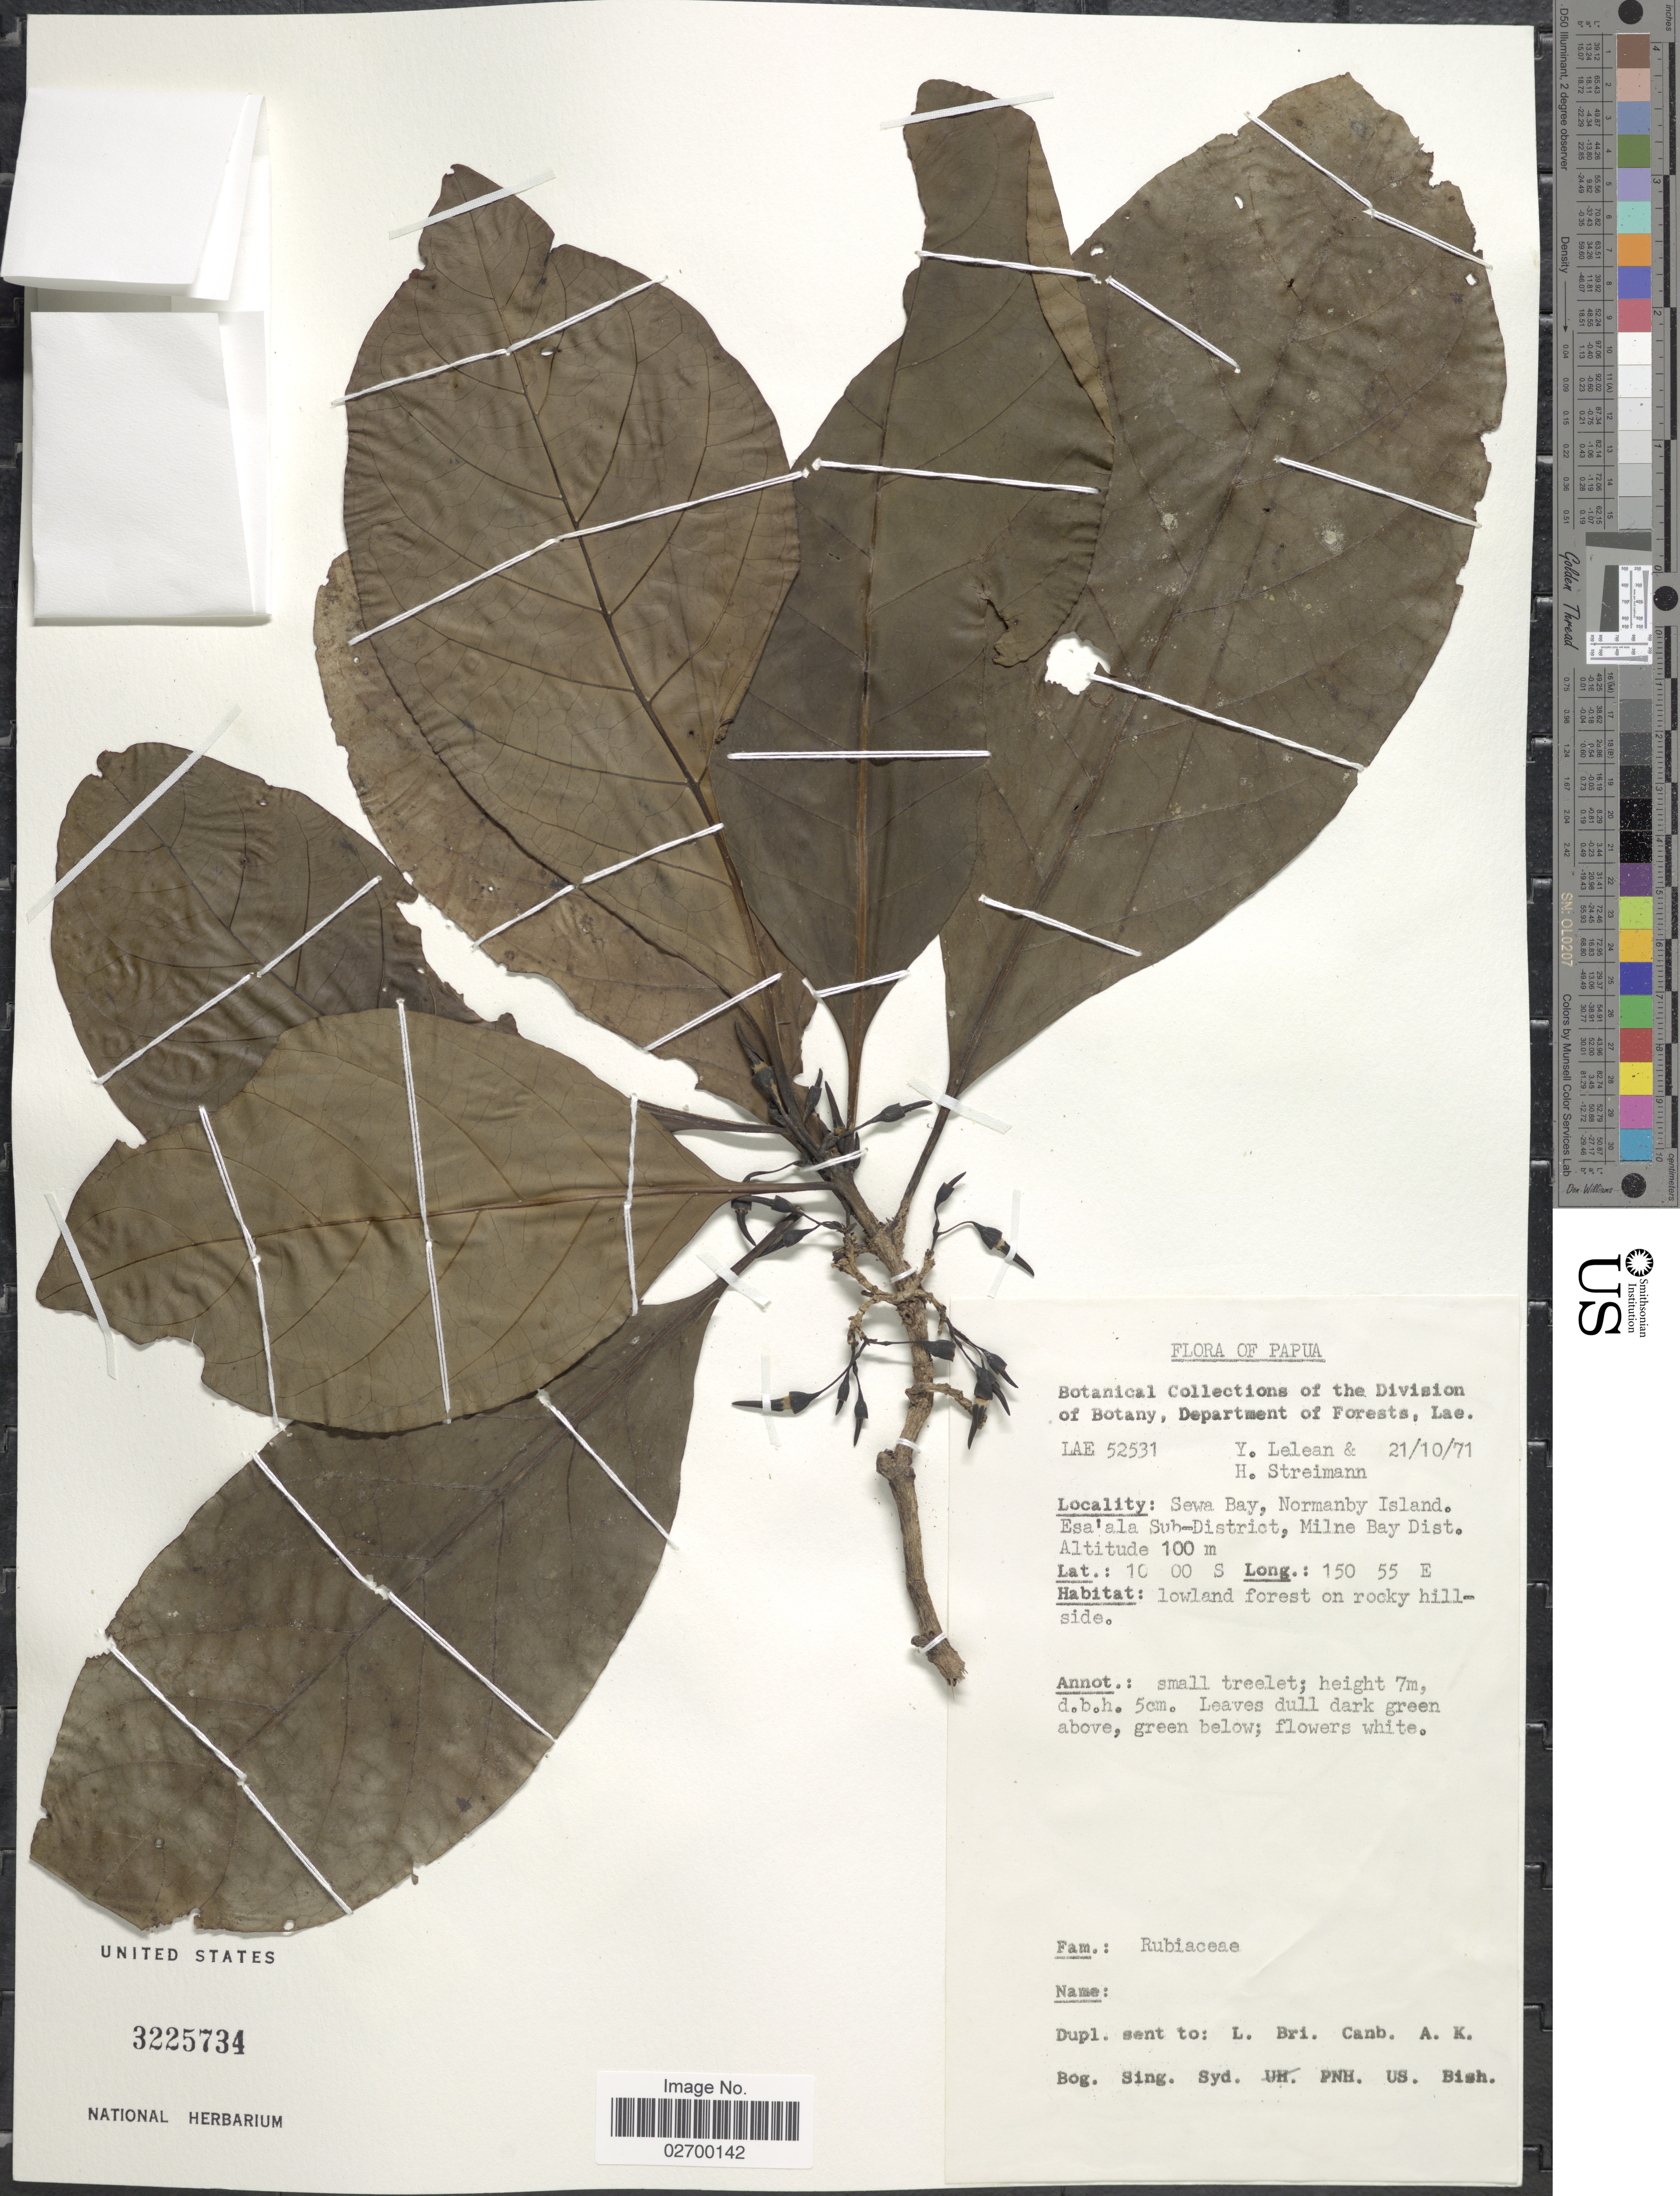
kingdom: Plantae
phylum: Tracheophyta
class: Magnoliopsida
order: Gentianales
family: Rubiaceae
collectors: Y. Lelean & H. Streimann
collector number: LAE 52531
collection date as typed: Transcribed d/m/y: 21/10/71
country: Papua New Guinea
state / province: Milne Bay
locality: Papua. Sewa Bay, Normanby Island. Esa'ala Sub-district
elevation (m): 100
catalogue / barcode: US 3225734